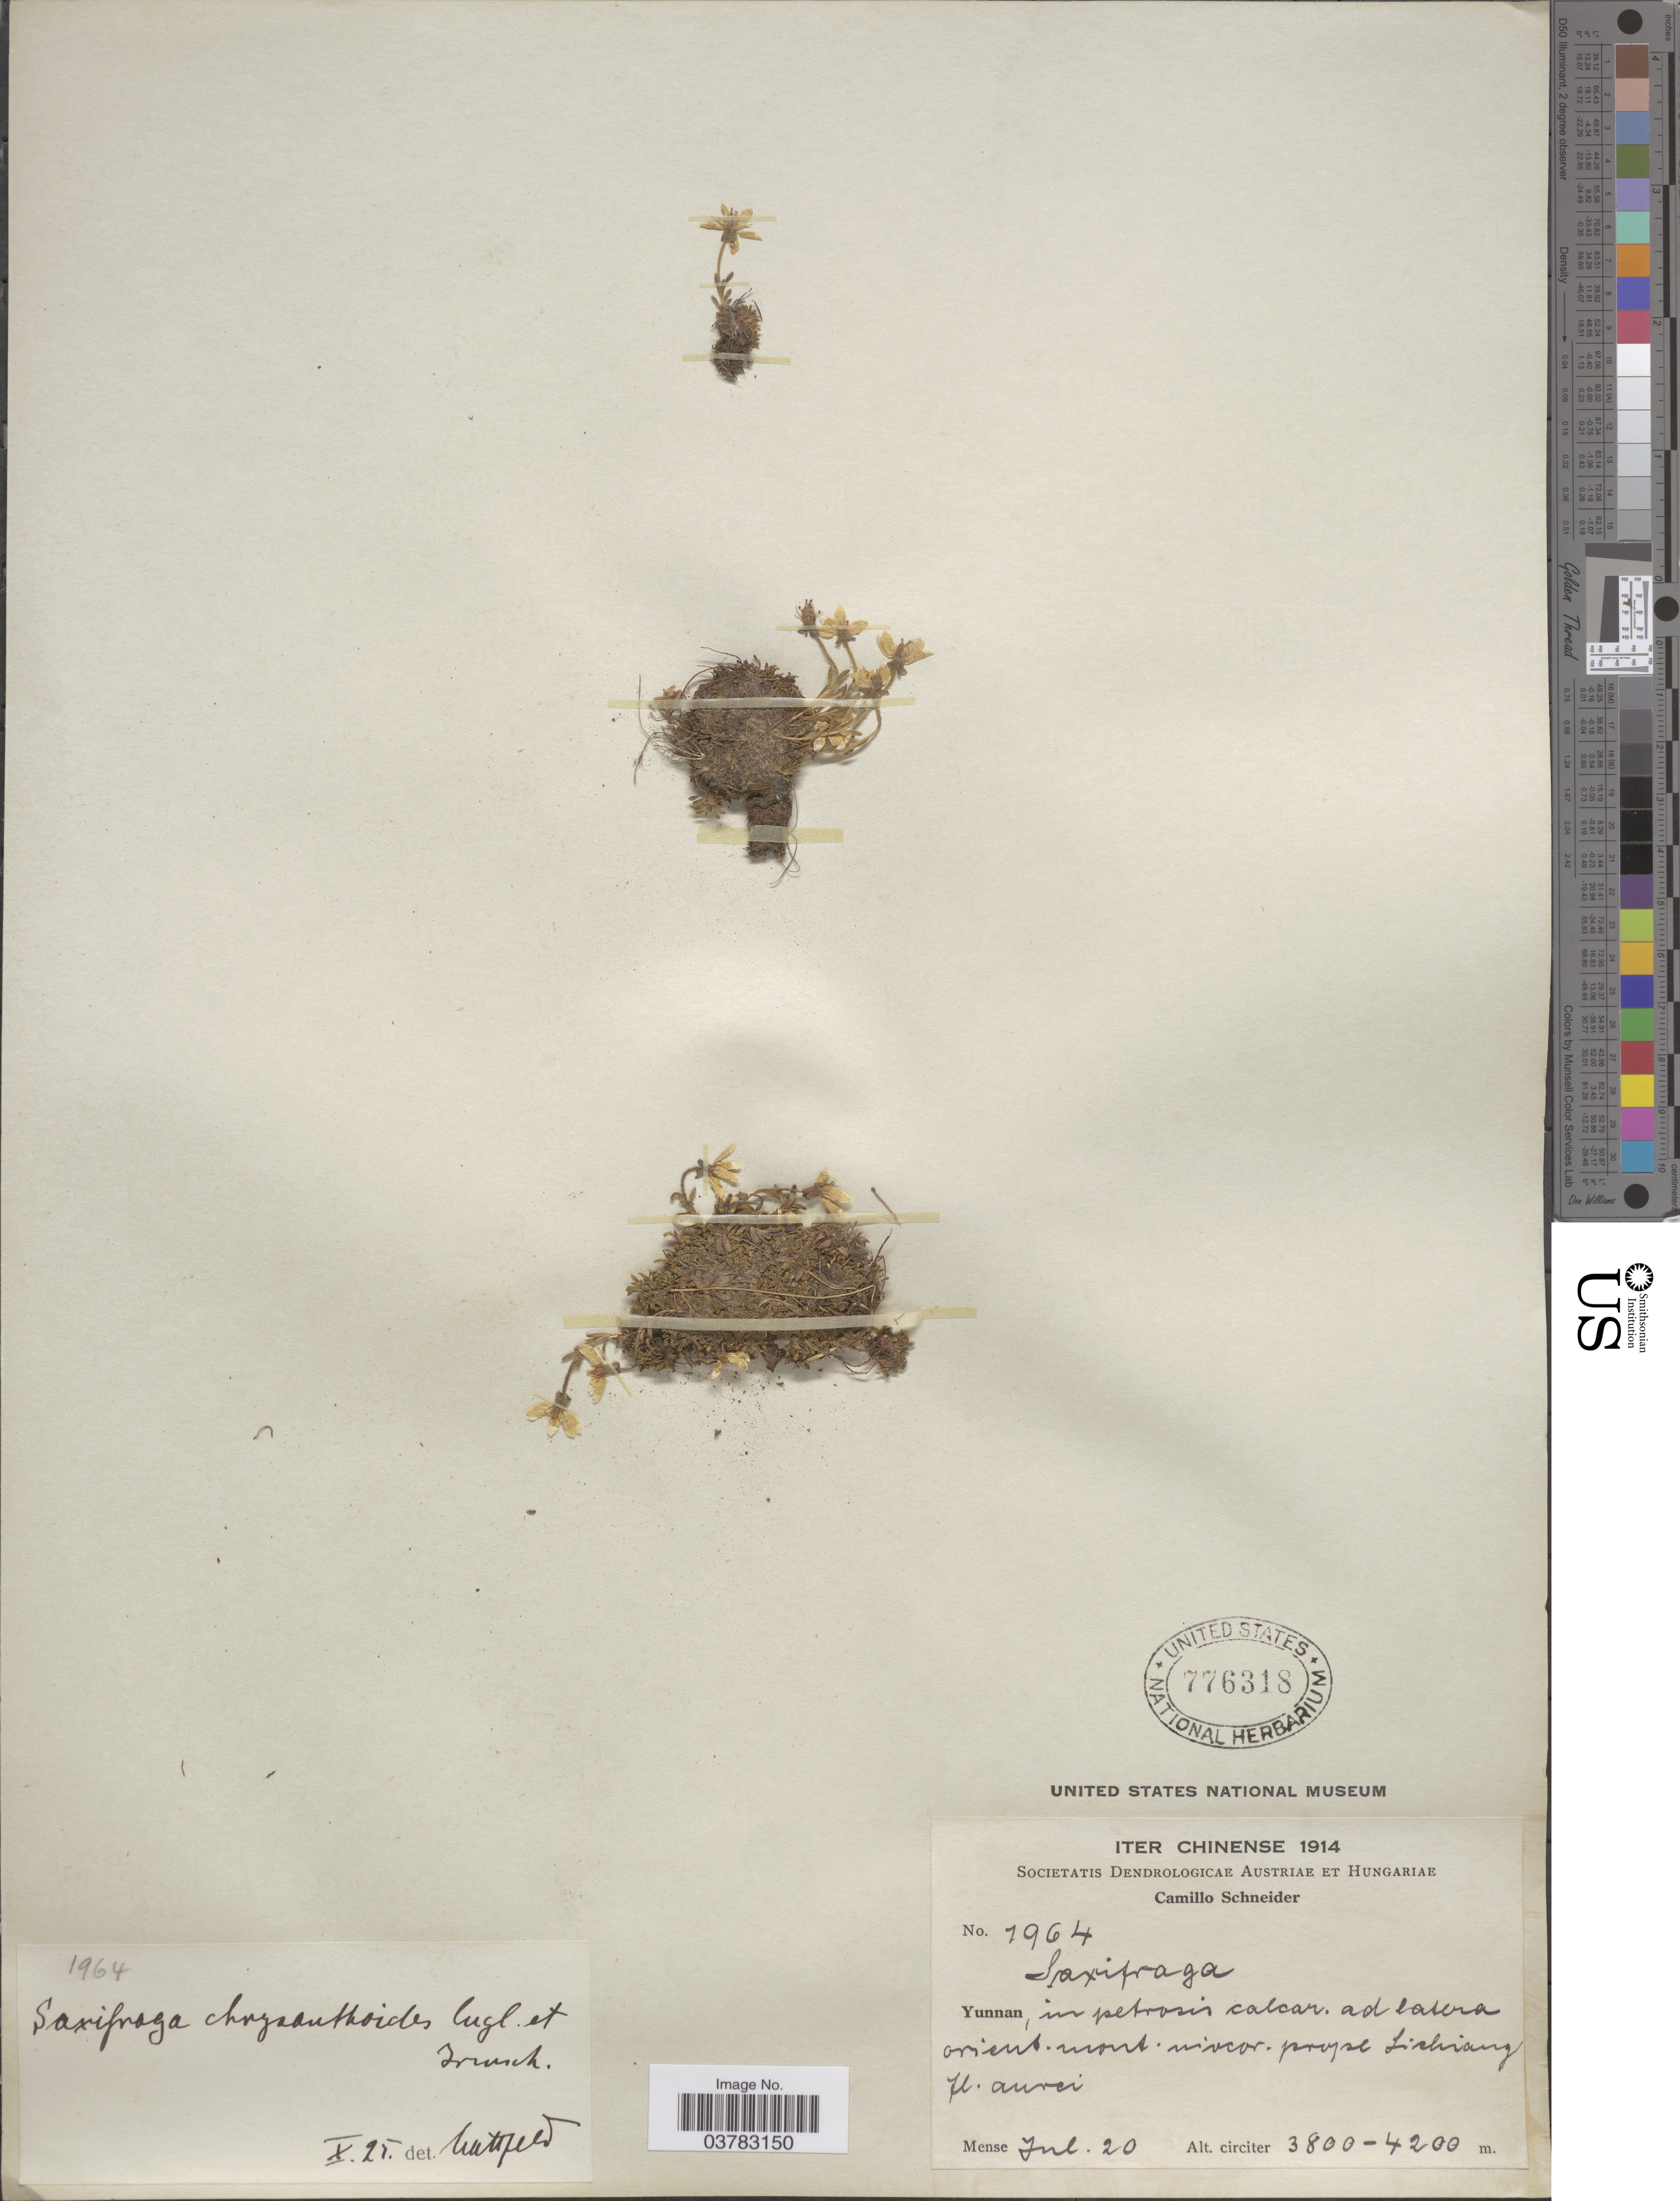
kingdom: Plantae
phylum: Tracheophyta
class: Magnoliopsida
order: Saxifragales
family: Saxifragaceae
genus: Saxifraga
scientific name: Saxifraga chrysanthoides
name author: Engl. & Irmsch.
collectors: C. K. Schneider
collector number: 1964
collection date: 1914-07-20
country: China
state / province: Yunnan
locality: Iter Chinense 1914. Yunnan, in petrosis calcar. ad latera orient. mont. Niveor prope Lichiang.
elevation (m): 3800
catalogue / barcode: US 776318